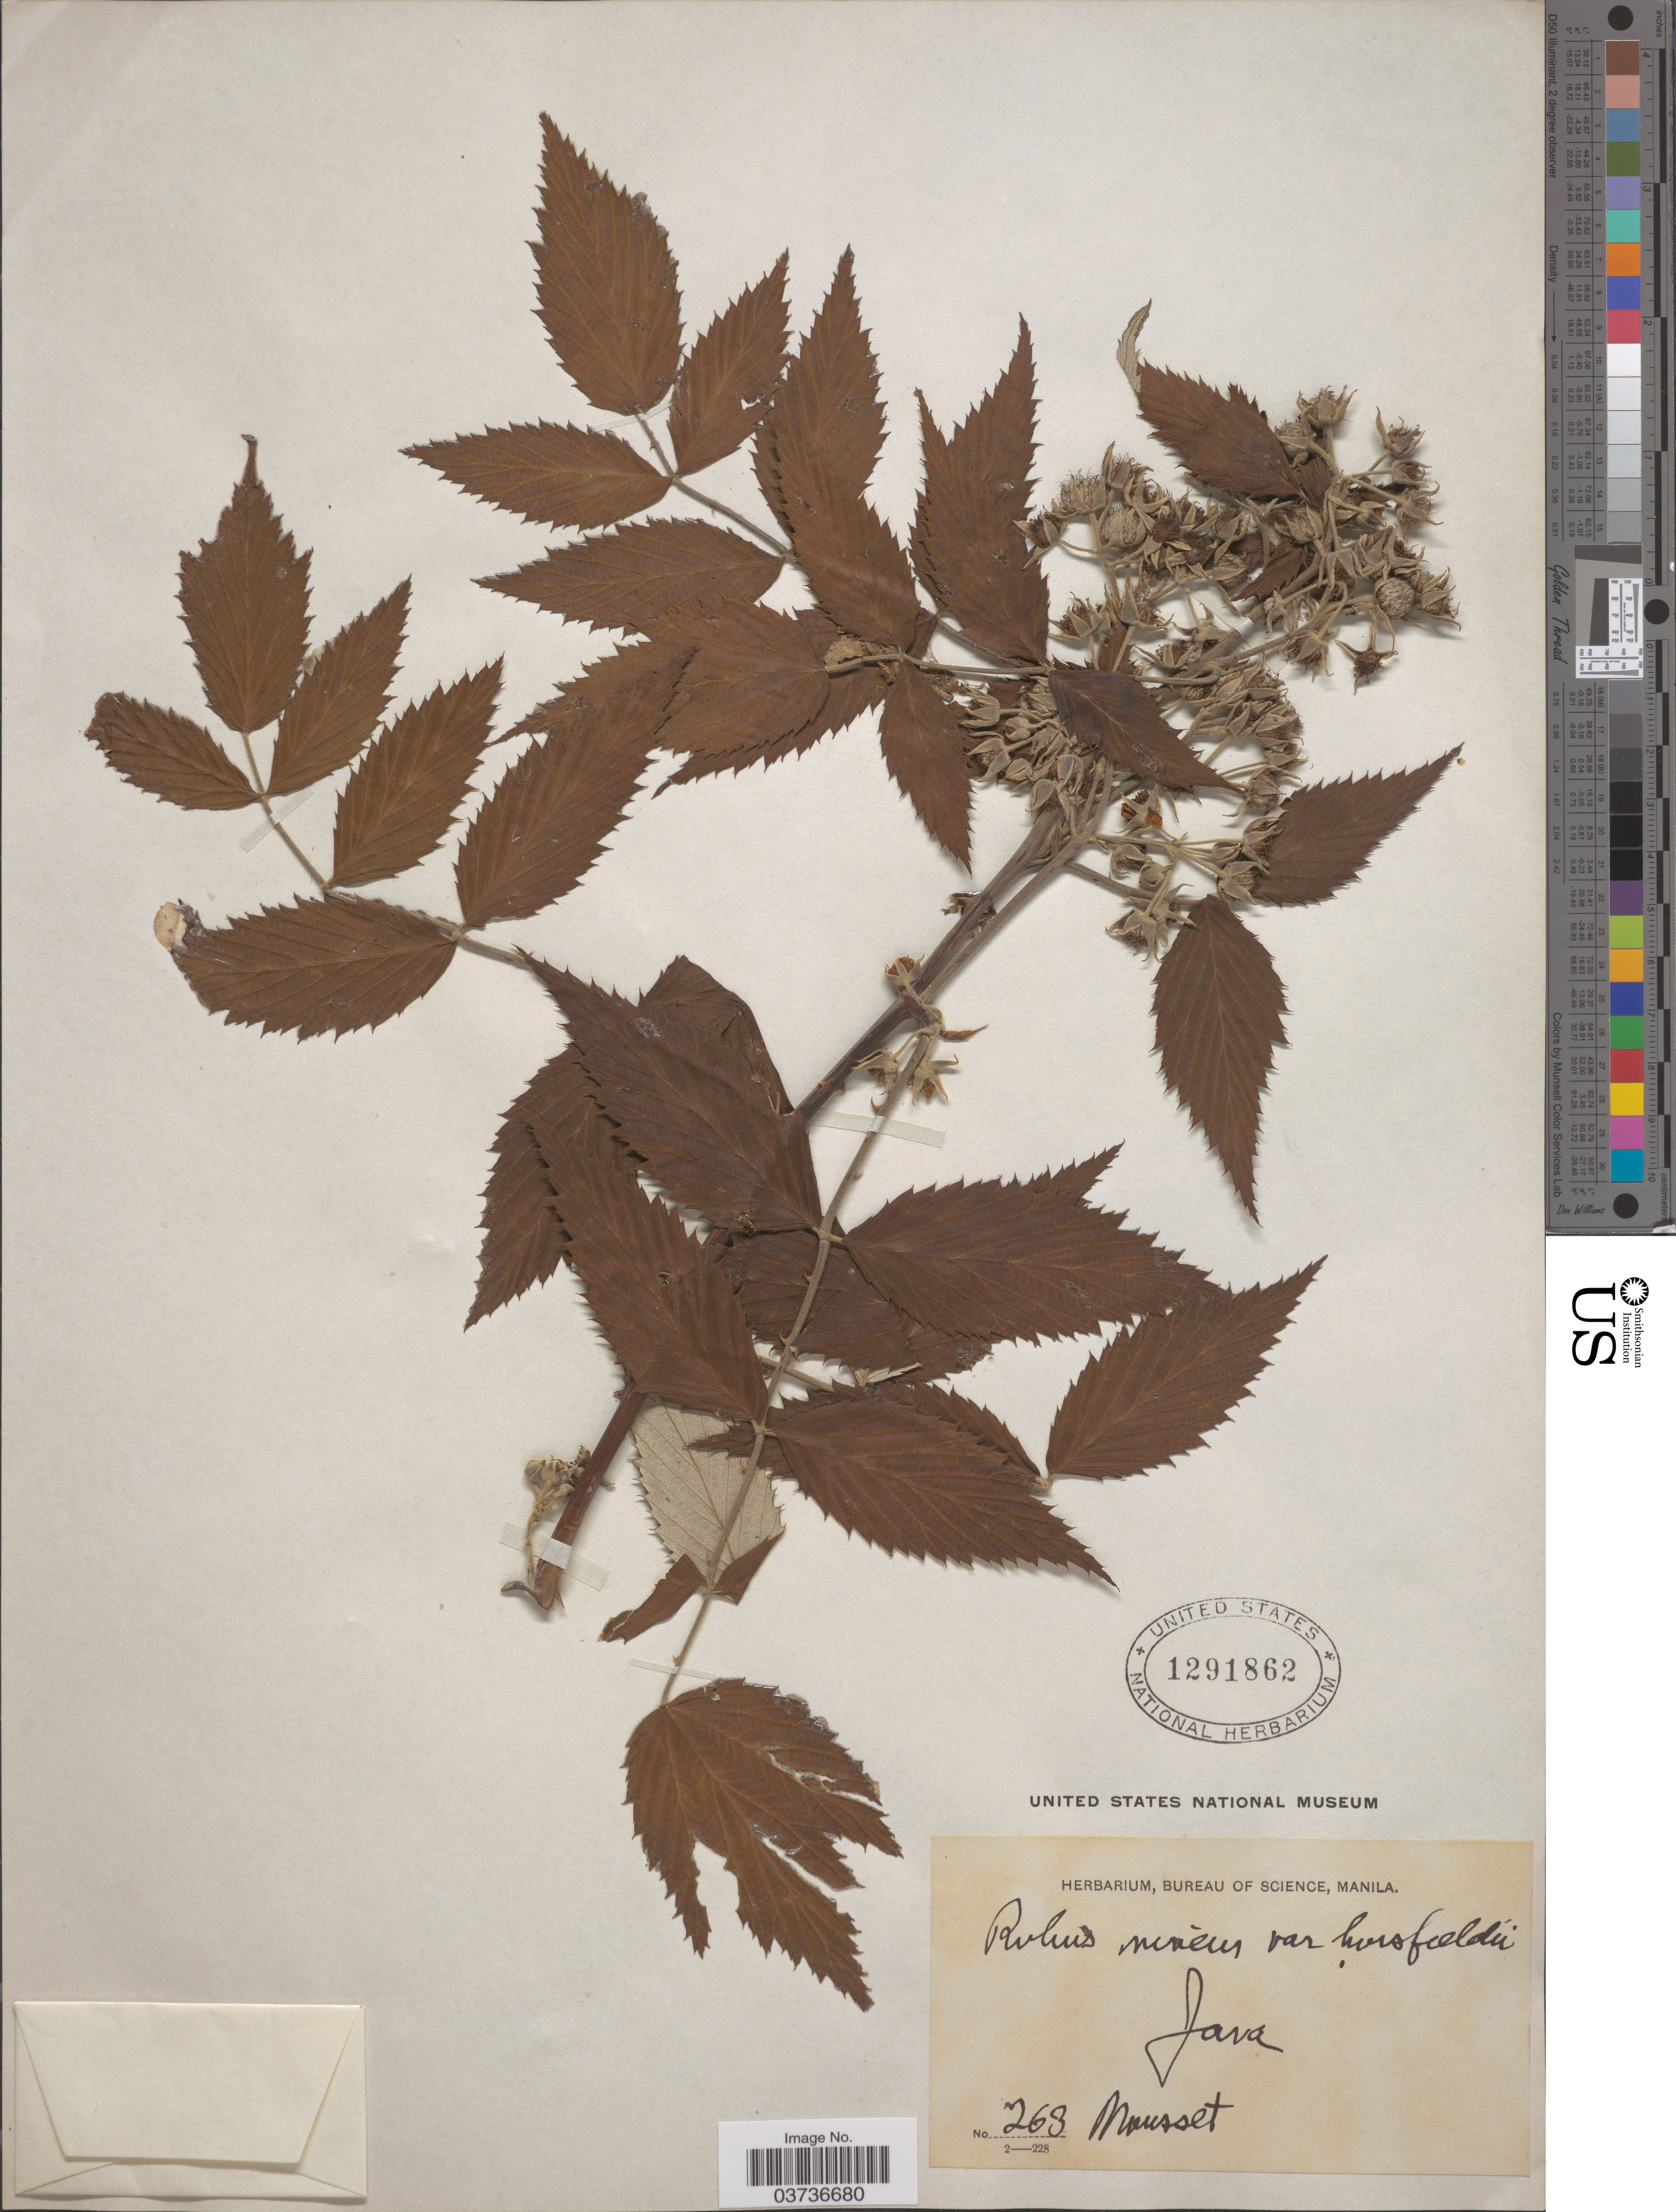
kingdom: Plantae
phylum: Tracheophyta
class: Magnoliopsida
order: Rosales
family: Rosaceae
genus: Rubus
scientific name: Rubus niveus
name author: Thunb.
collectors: Mousset, --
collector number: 268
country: Indonesia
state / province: Java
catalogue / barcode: US 1291862